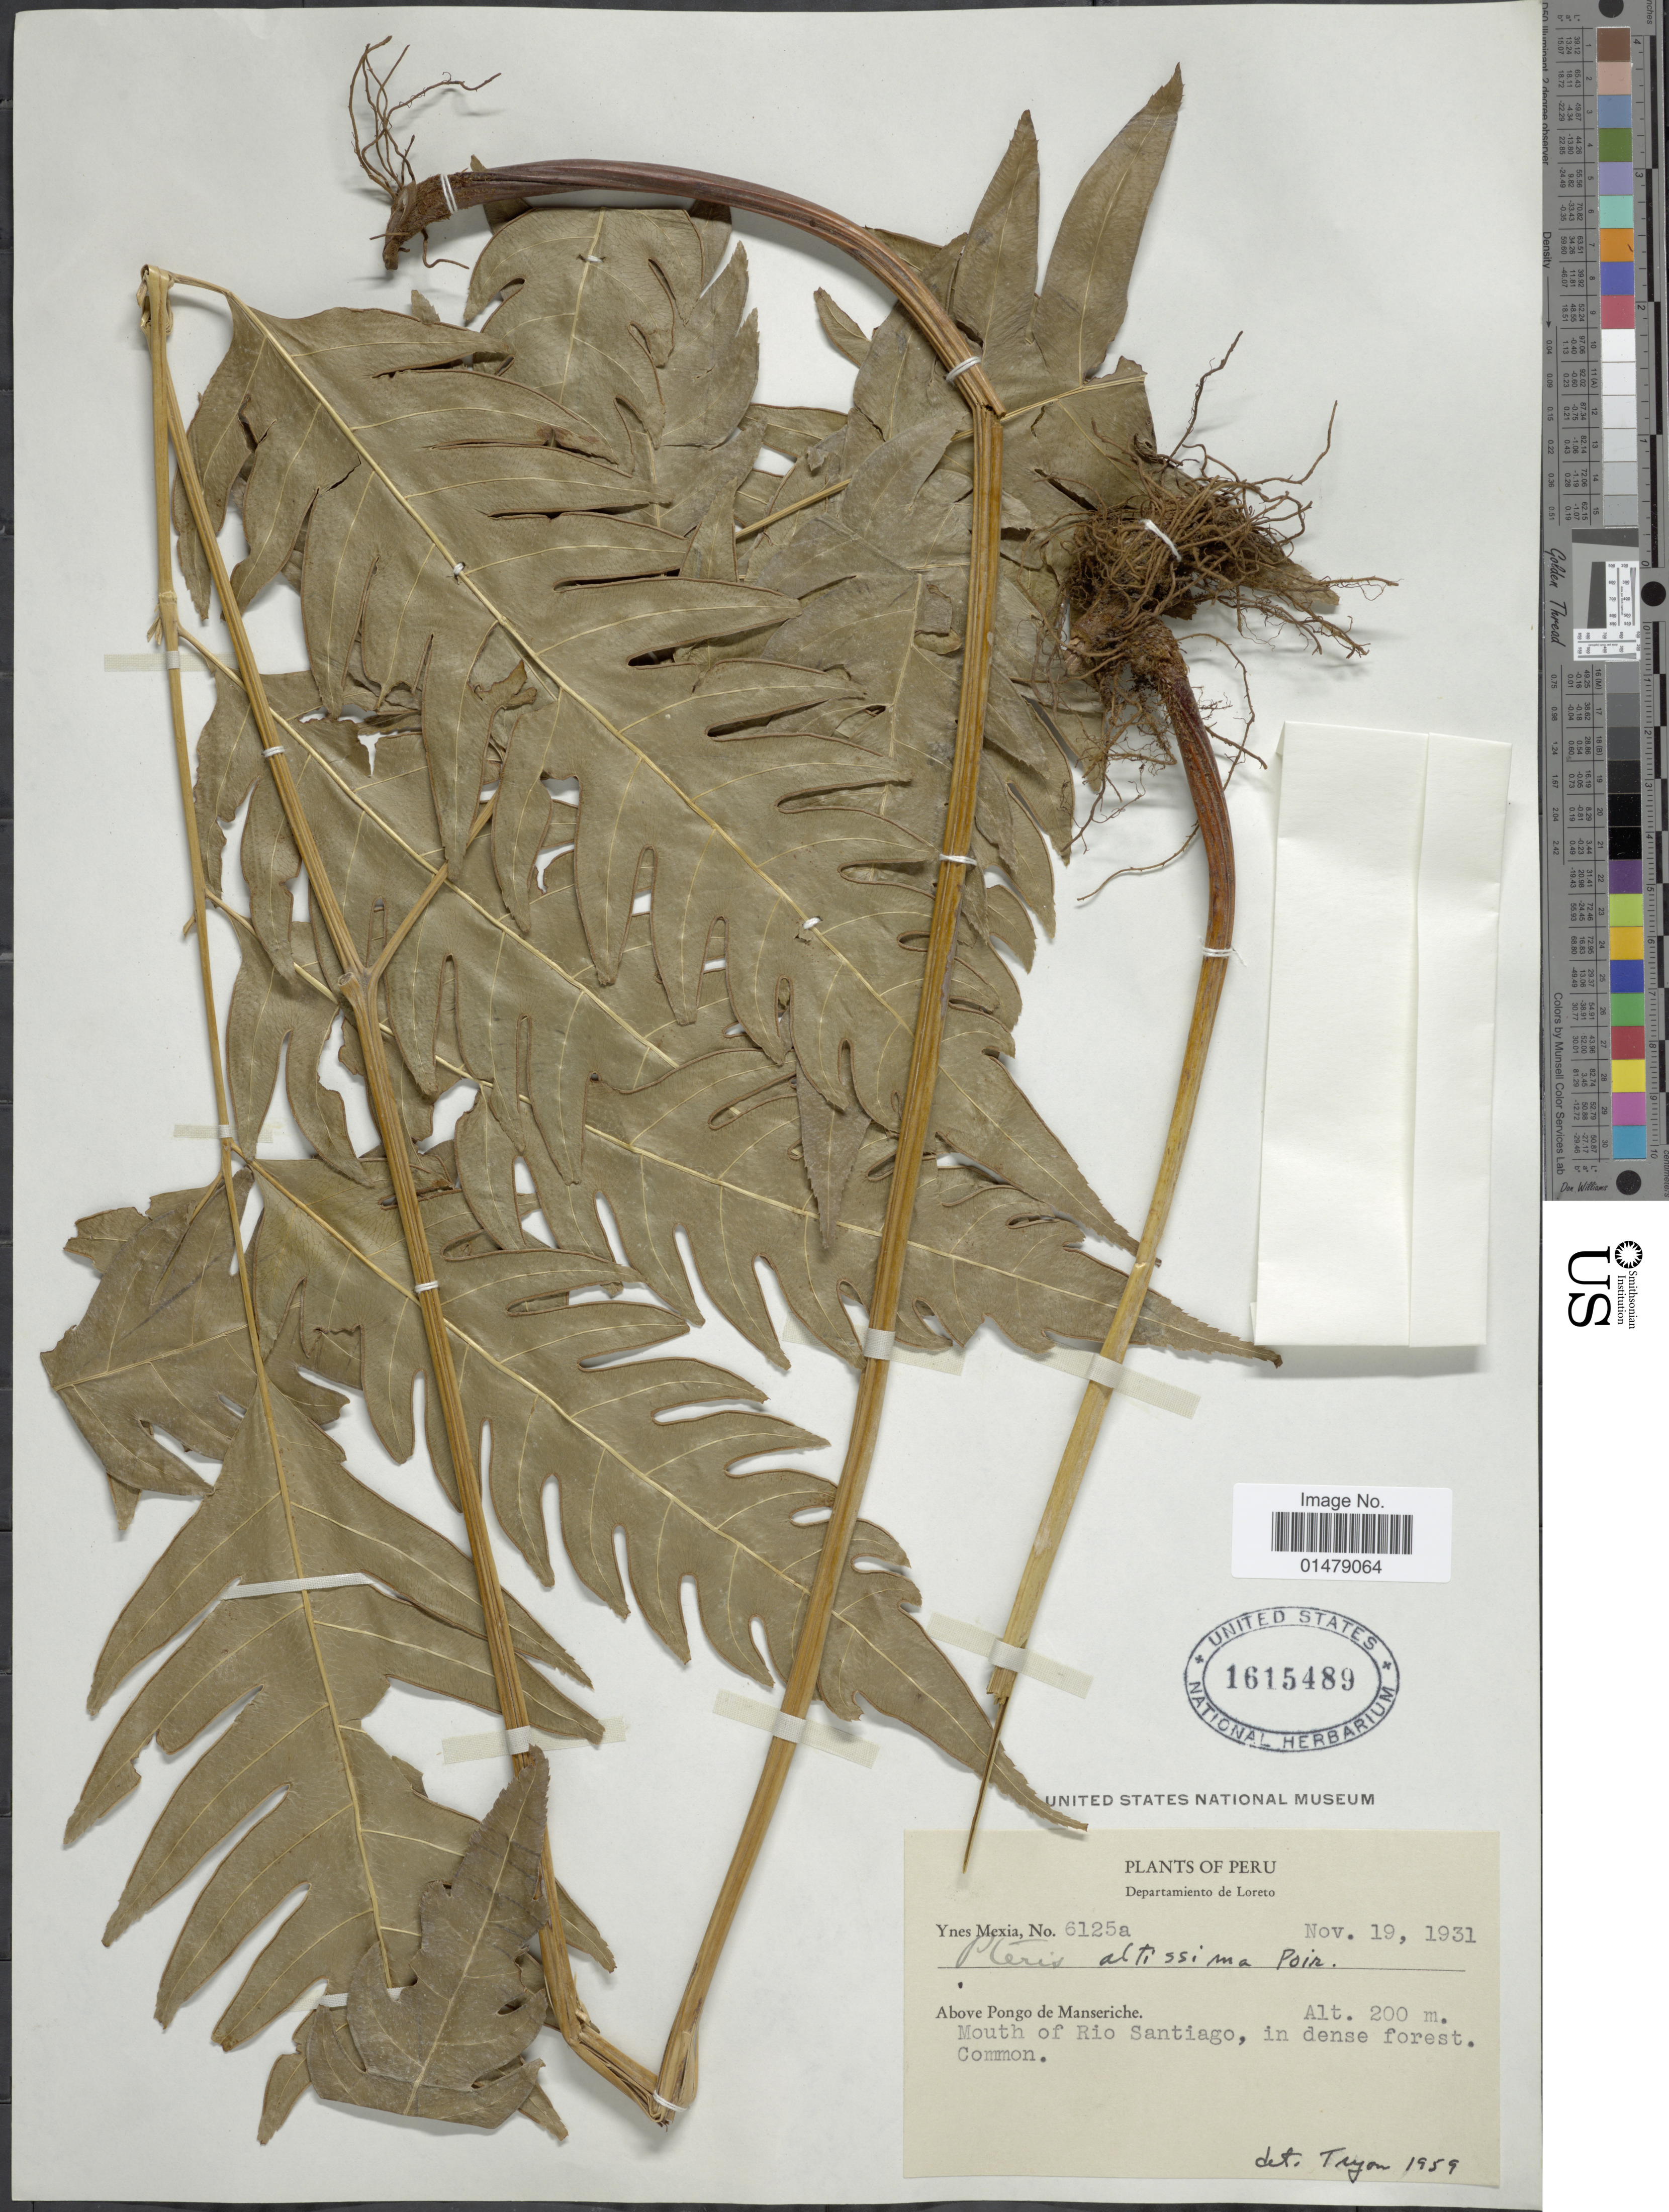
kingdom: Plantae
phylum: Tracheophyta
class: Polypodiopsida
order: Polypodiales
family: Pteridaceae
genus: Pteris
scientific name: Pteris altissima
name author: Poir.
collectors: Y. Mexia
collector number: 6125a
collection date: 1931-11-19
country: Peru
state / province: Loreto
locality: Departamento de Loreto. Above Pongo de Manseriche. Mouth of Rio Santiago.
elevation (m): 200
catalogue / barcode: US 1615489